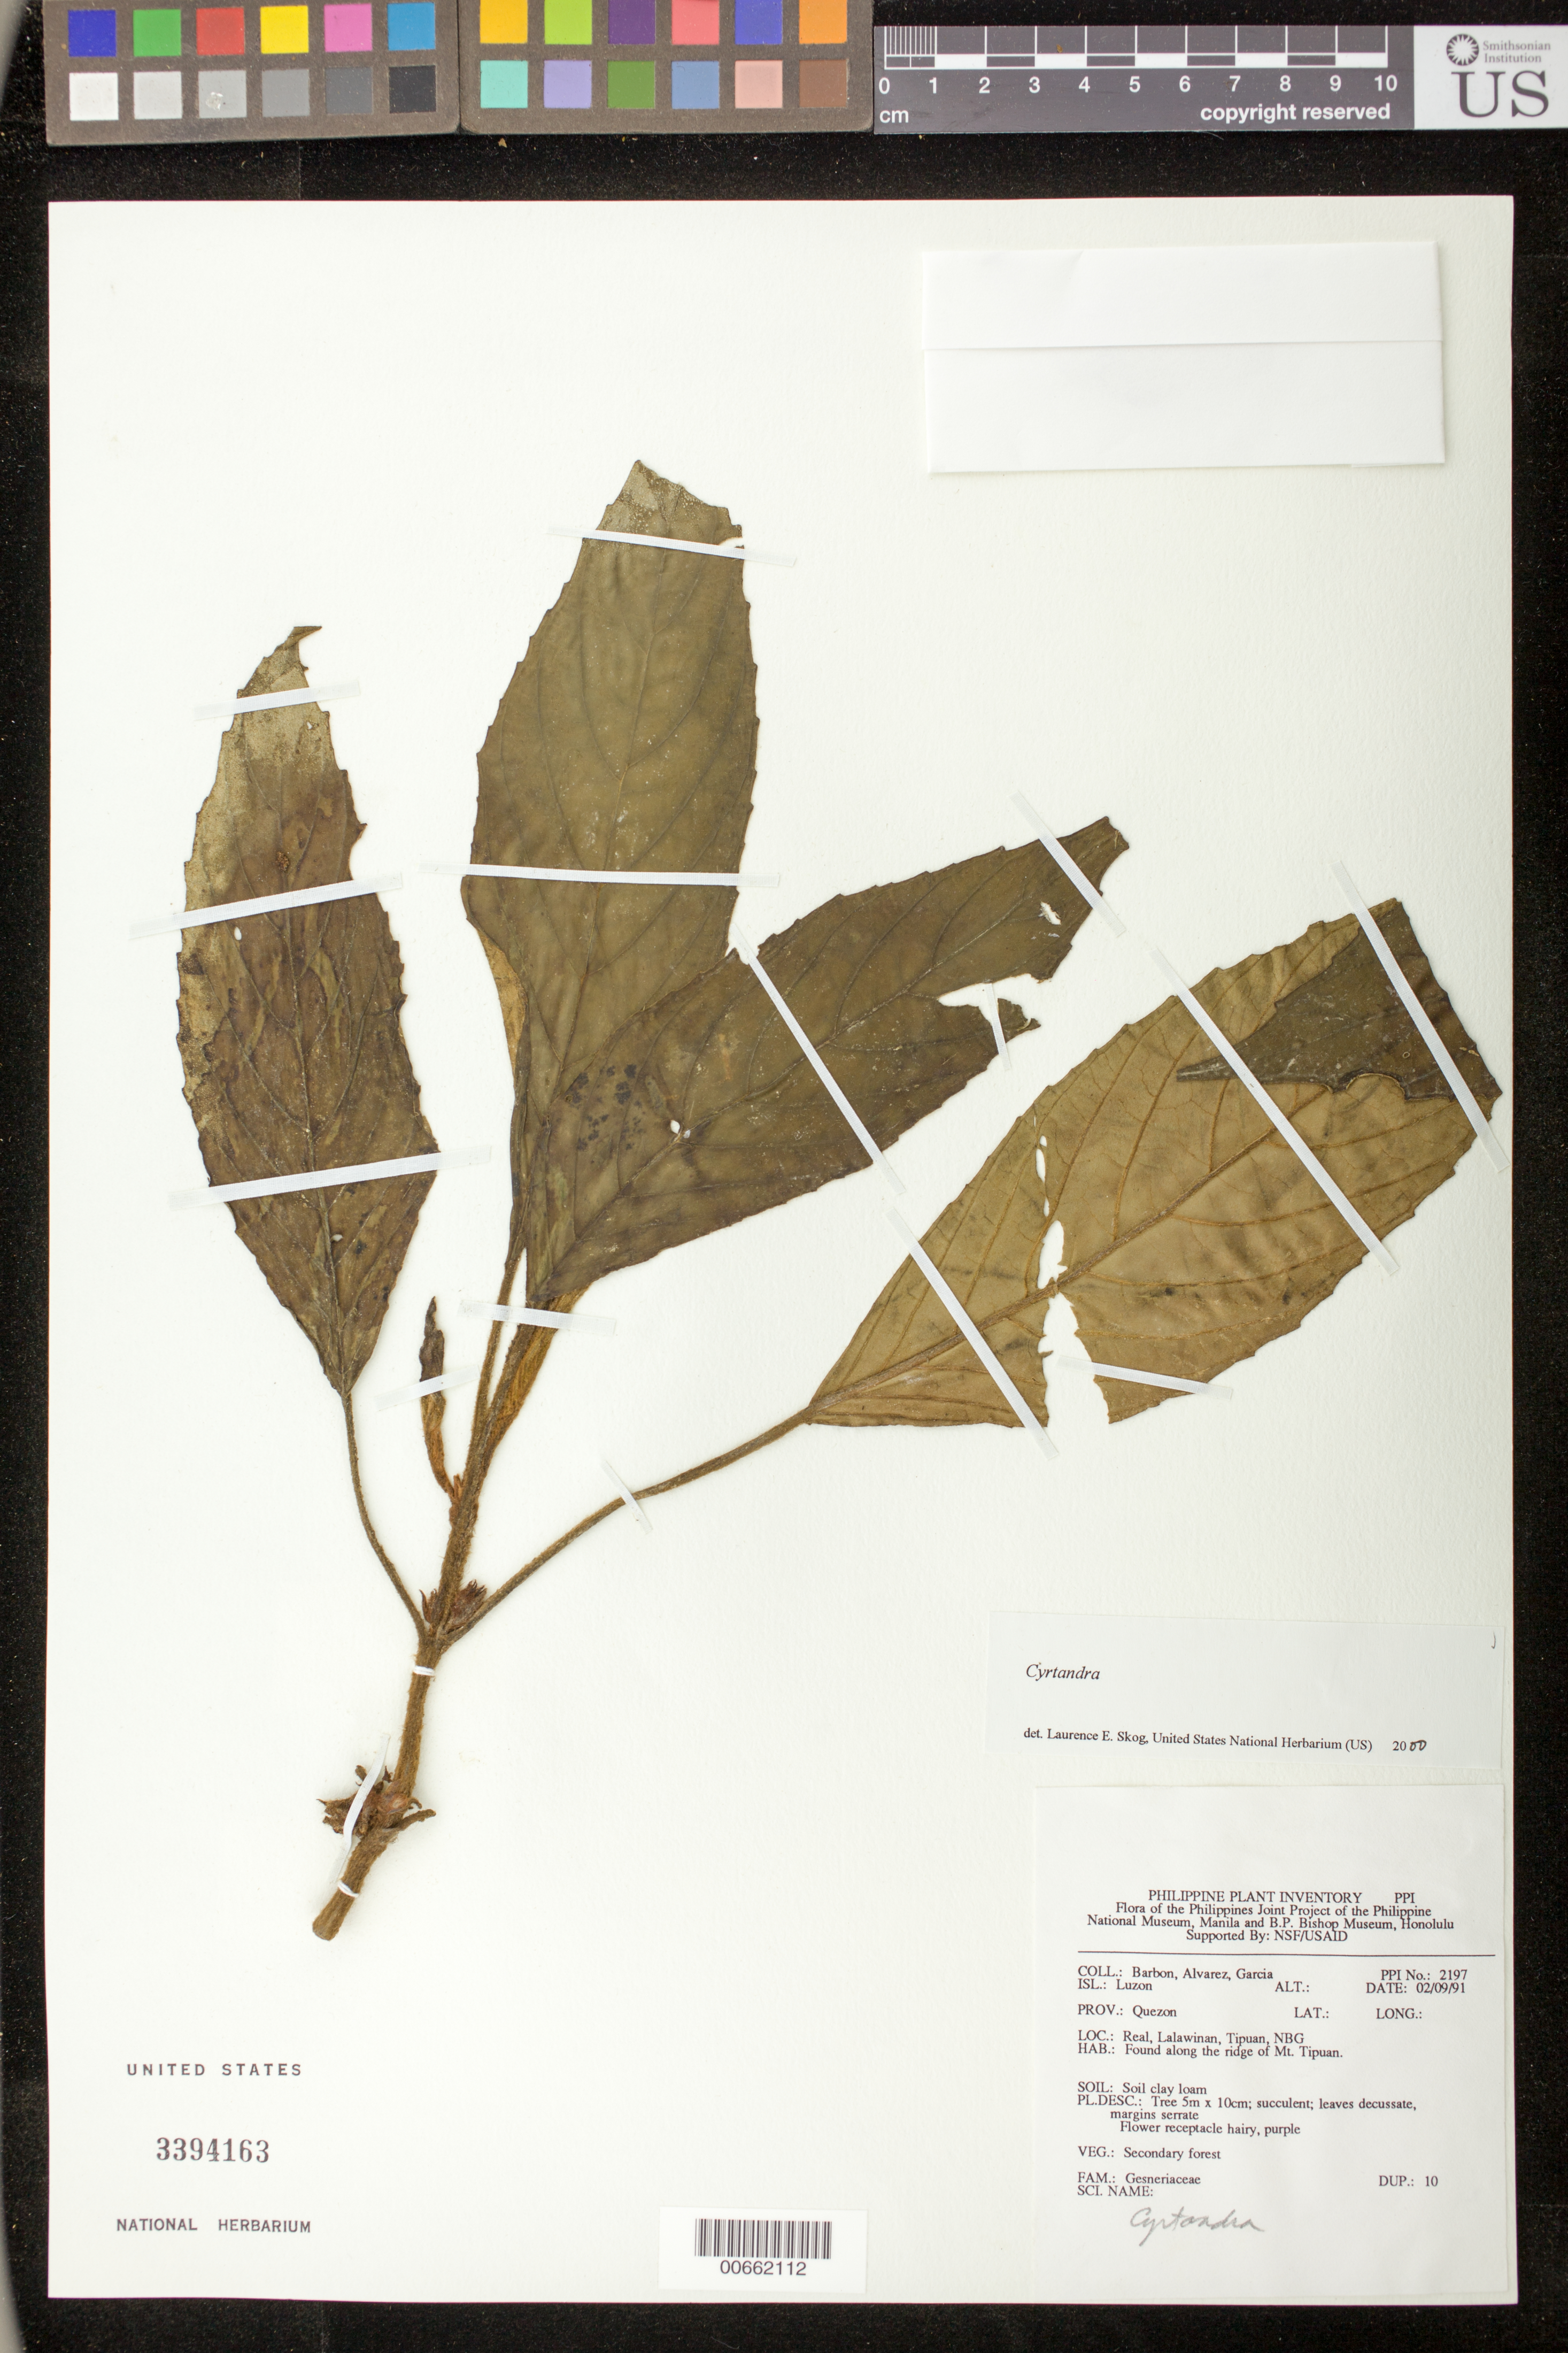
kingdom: Plantae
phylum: Tracheophyta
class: Magnoliopsida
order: Lamiales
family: Gesneriaceae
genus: Cyrtandra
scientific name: Cyrtandra sp.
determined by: Skog, Laurence E.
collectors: E. Barbon, -- Alvarez & H. Garcia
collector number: PPI No. 2197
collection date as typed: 02 Sep 1991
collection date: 1991-09-02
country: Philippines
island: Luzon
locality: Prov. Quezon; Real, Lalawinan, Tipuan, NBG, along the ridge of Mt. Tipuan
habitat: Secondary forest; soil clay loam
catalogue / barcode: US 3394163